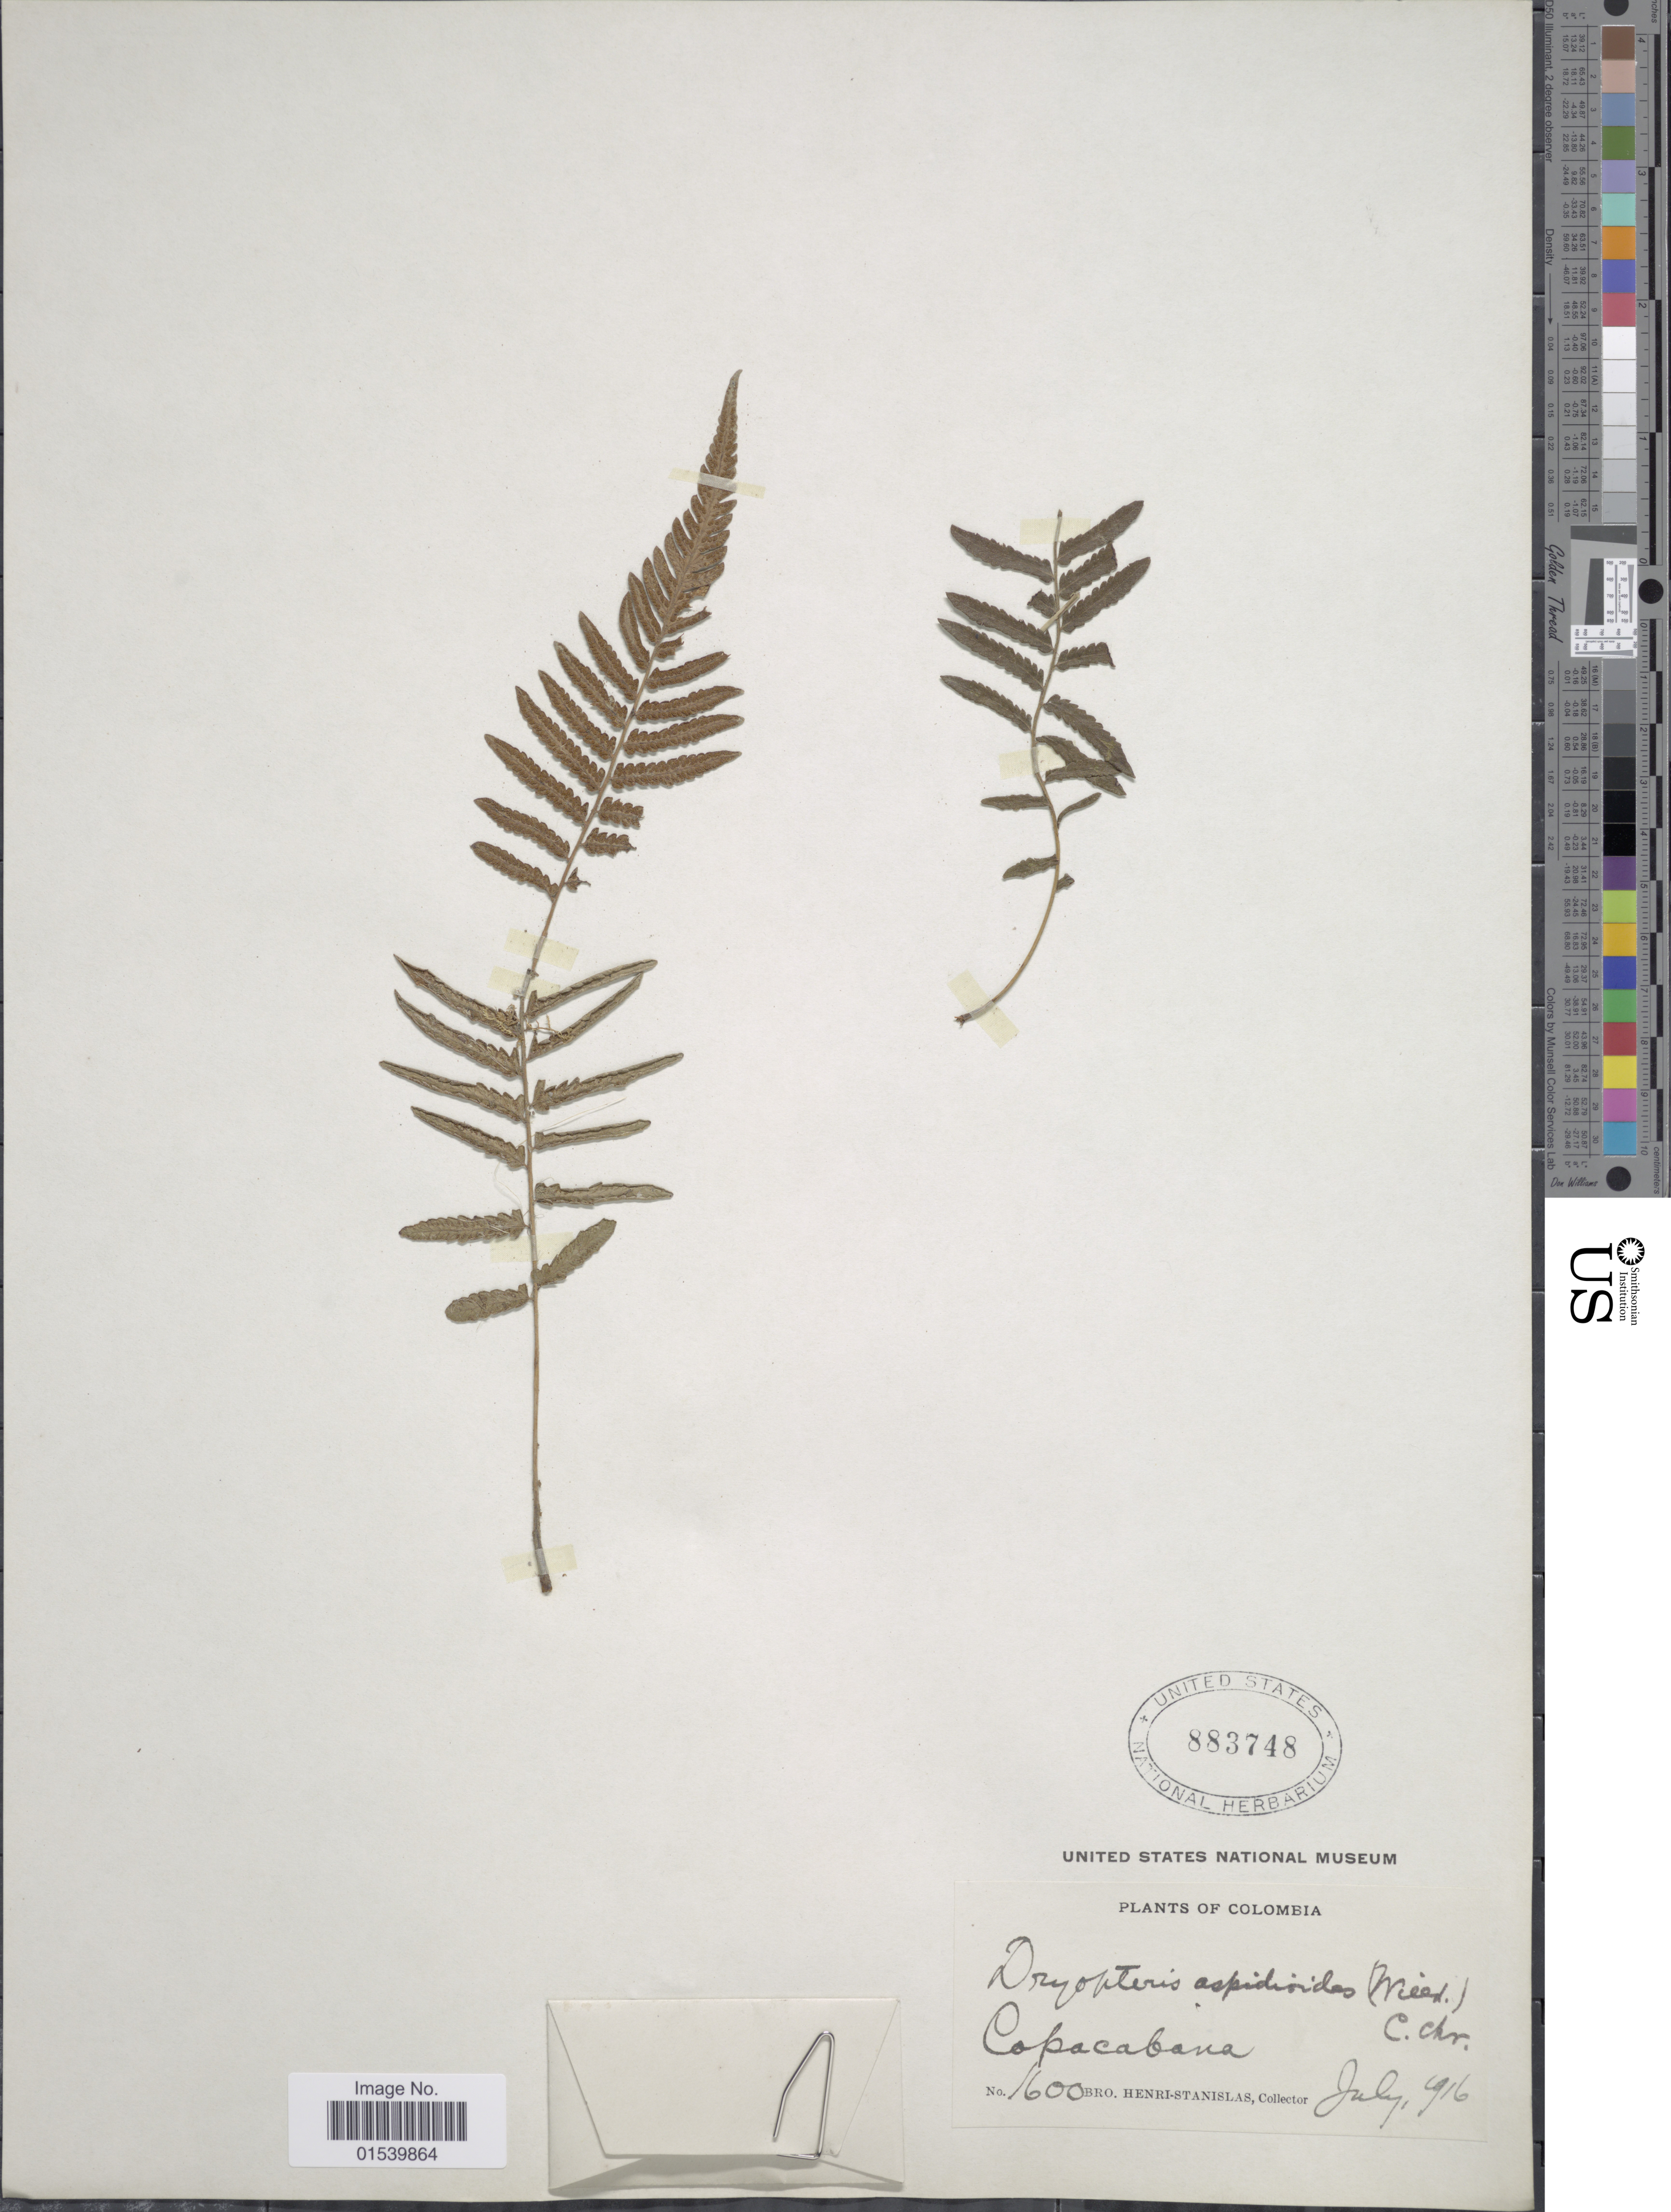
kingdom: Plantae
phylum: Tracheophyta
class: Polypodiopsida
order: Polypodiales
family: Thelypteridaceae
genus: Amauropelta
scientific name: Amauropelta aspidioides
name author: (Willd.) Pic. Serm.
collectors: Henri-Stanislas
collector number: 1600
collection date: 1916-07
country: Colombia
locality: Copacabana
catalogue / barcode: US 883748